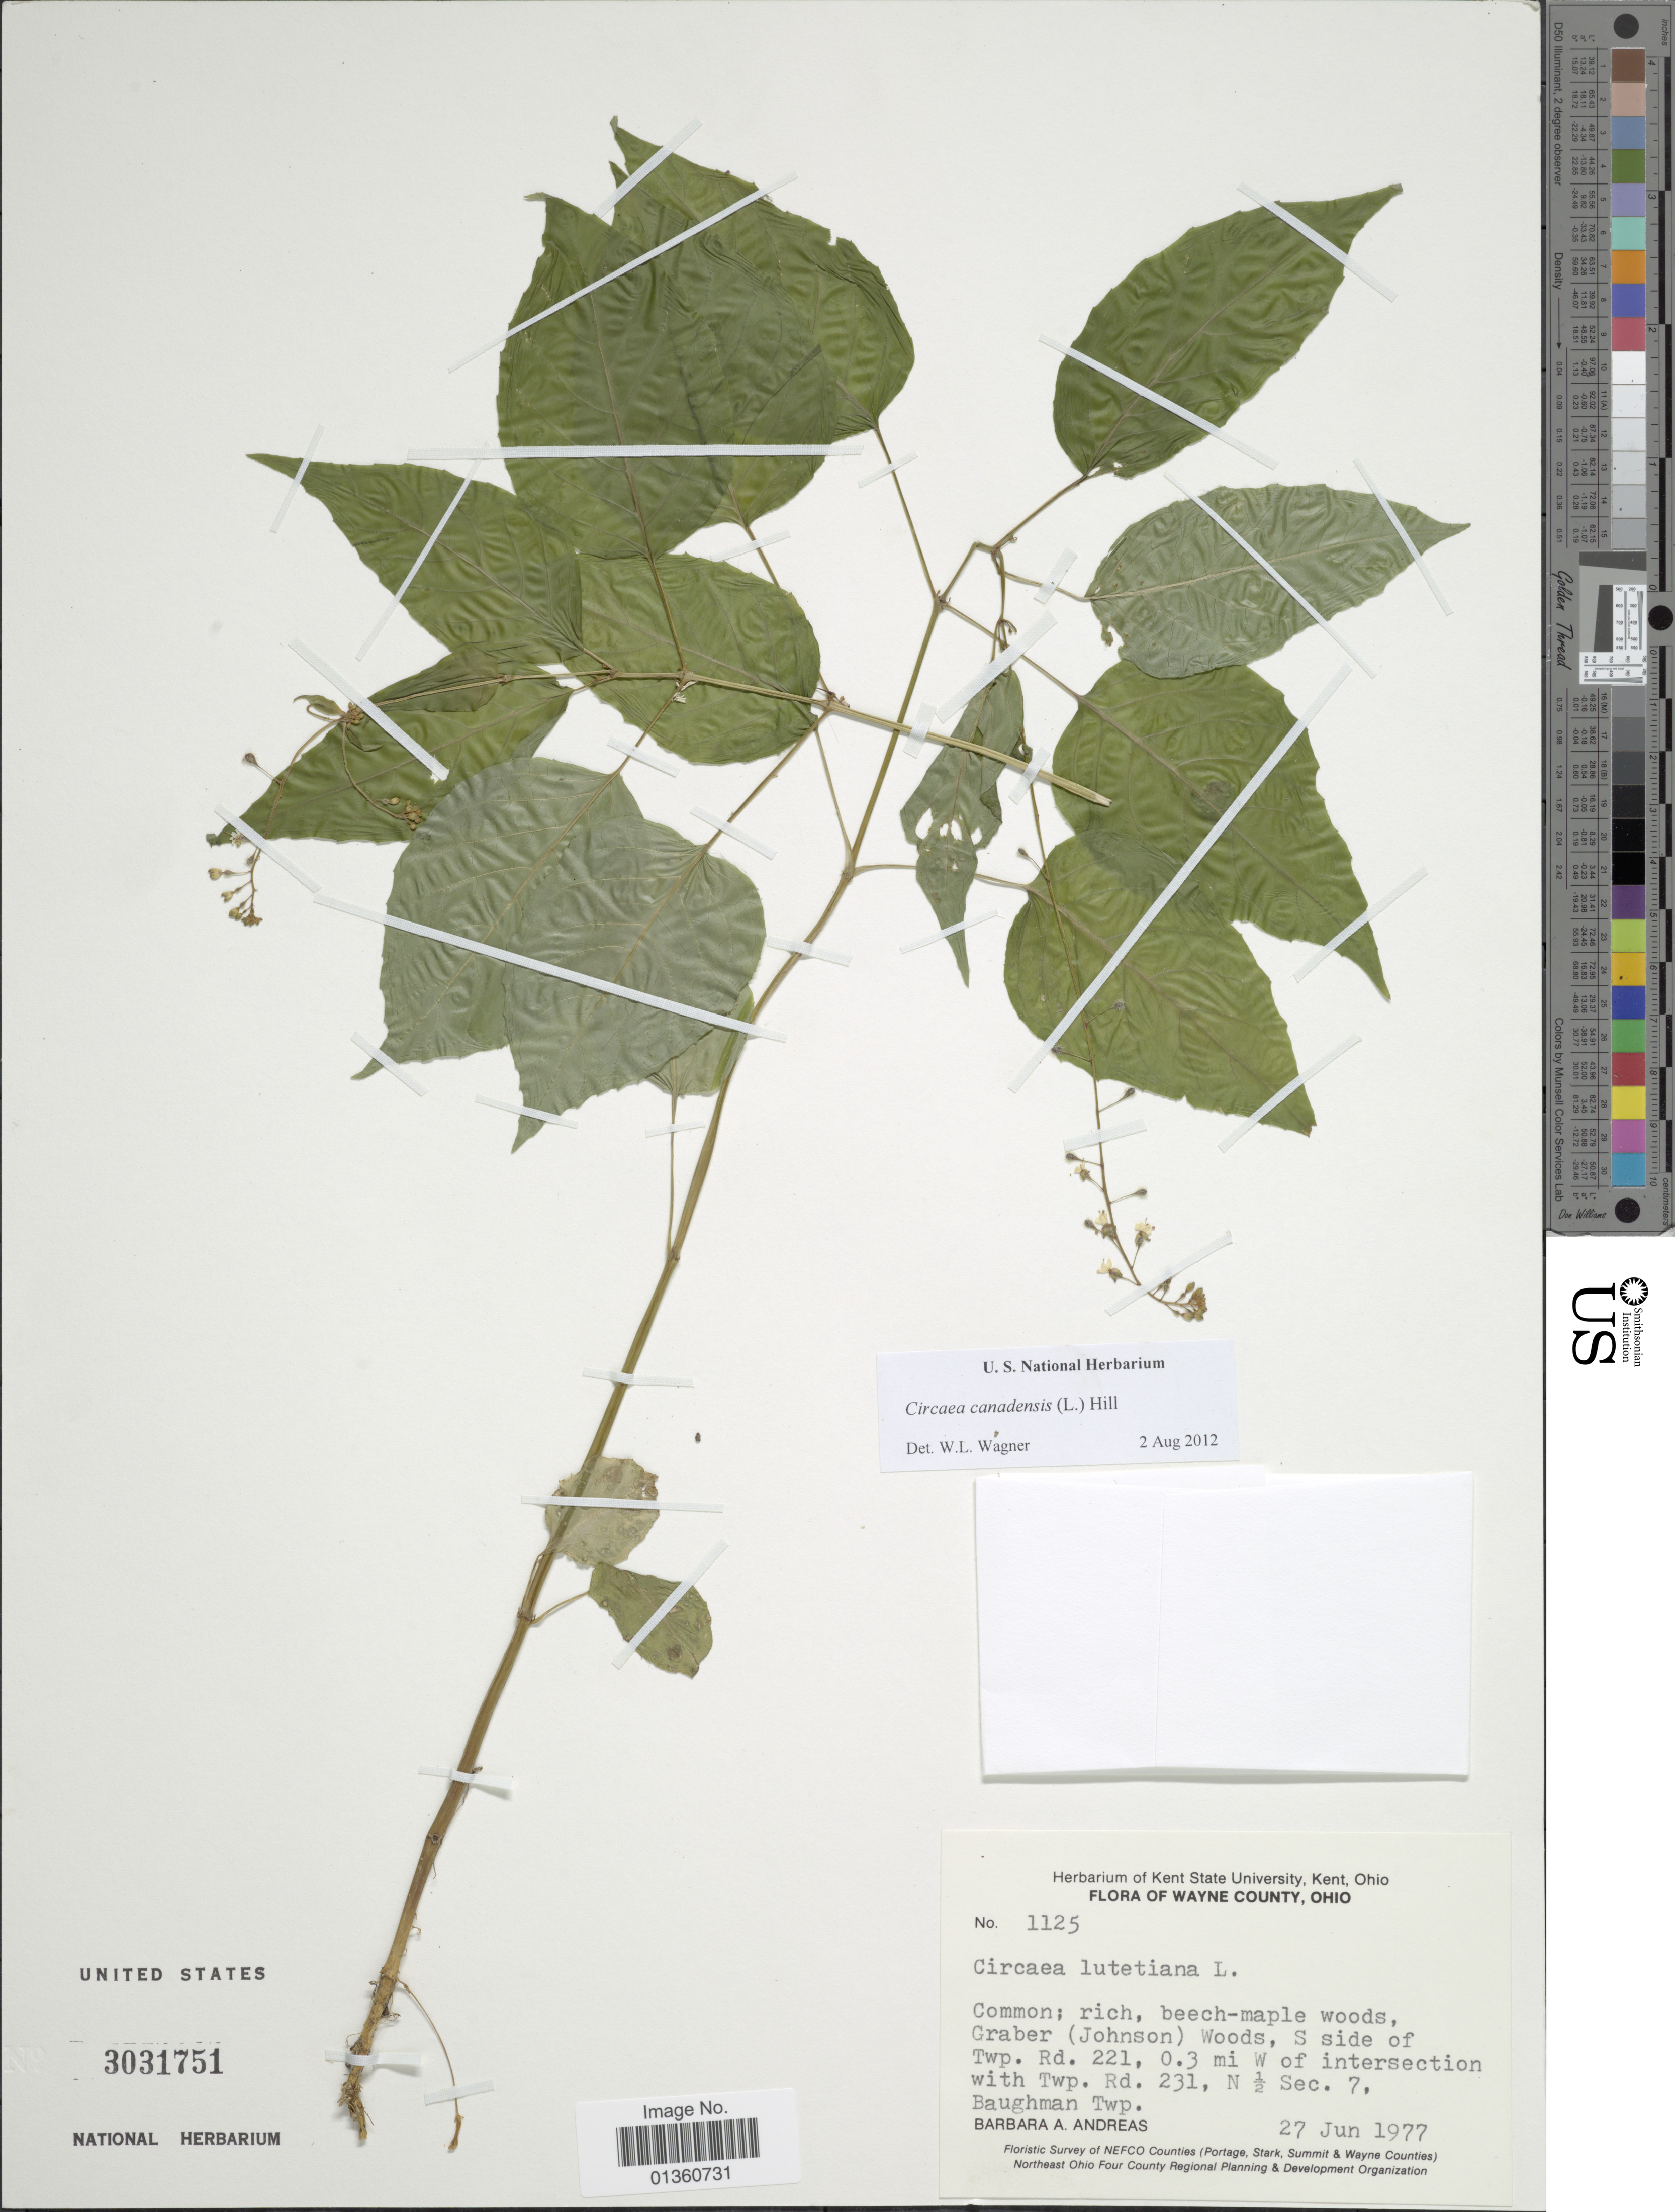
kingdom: Plantae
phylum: Tracheophyta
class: Magnoliopsida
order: Myrtales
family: Onagraceae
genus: Circaea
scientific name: Circaea canadensis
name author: (L.) Hill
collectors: B. A. Andreas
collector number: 1125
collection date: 1977-06-27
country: United States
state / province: Ohio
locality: Wayne County. S side of Twp. Rd. 221, 0.3 mi W of intersection with Twp. Rd. 231, N ½ Sec. 7. Baughman Twp.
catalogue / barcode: US 3031751